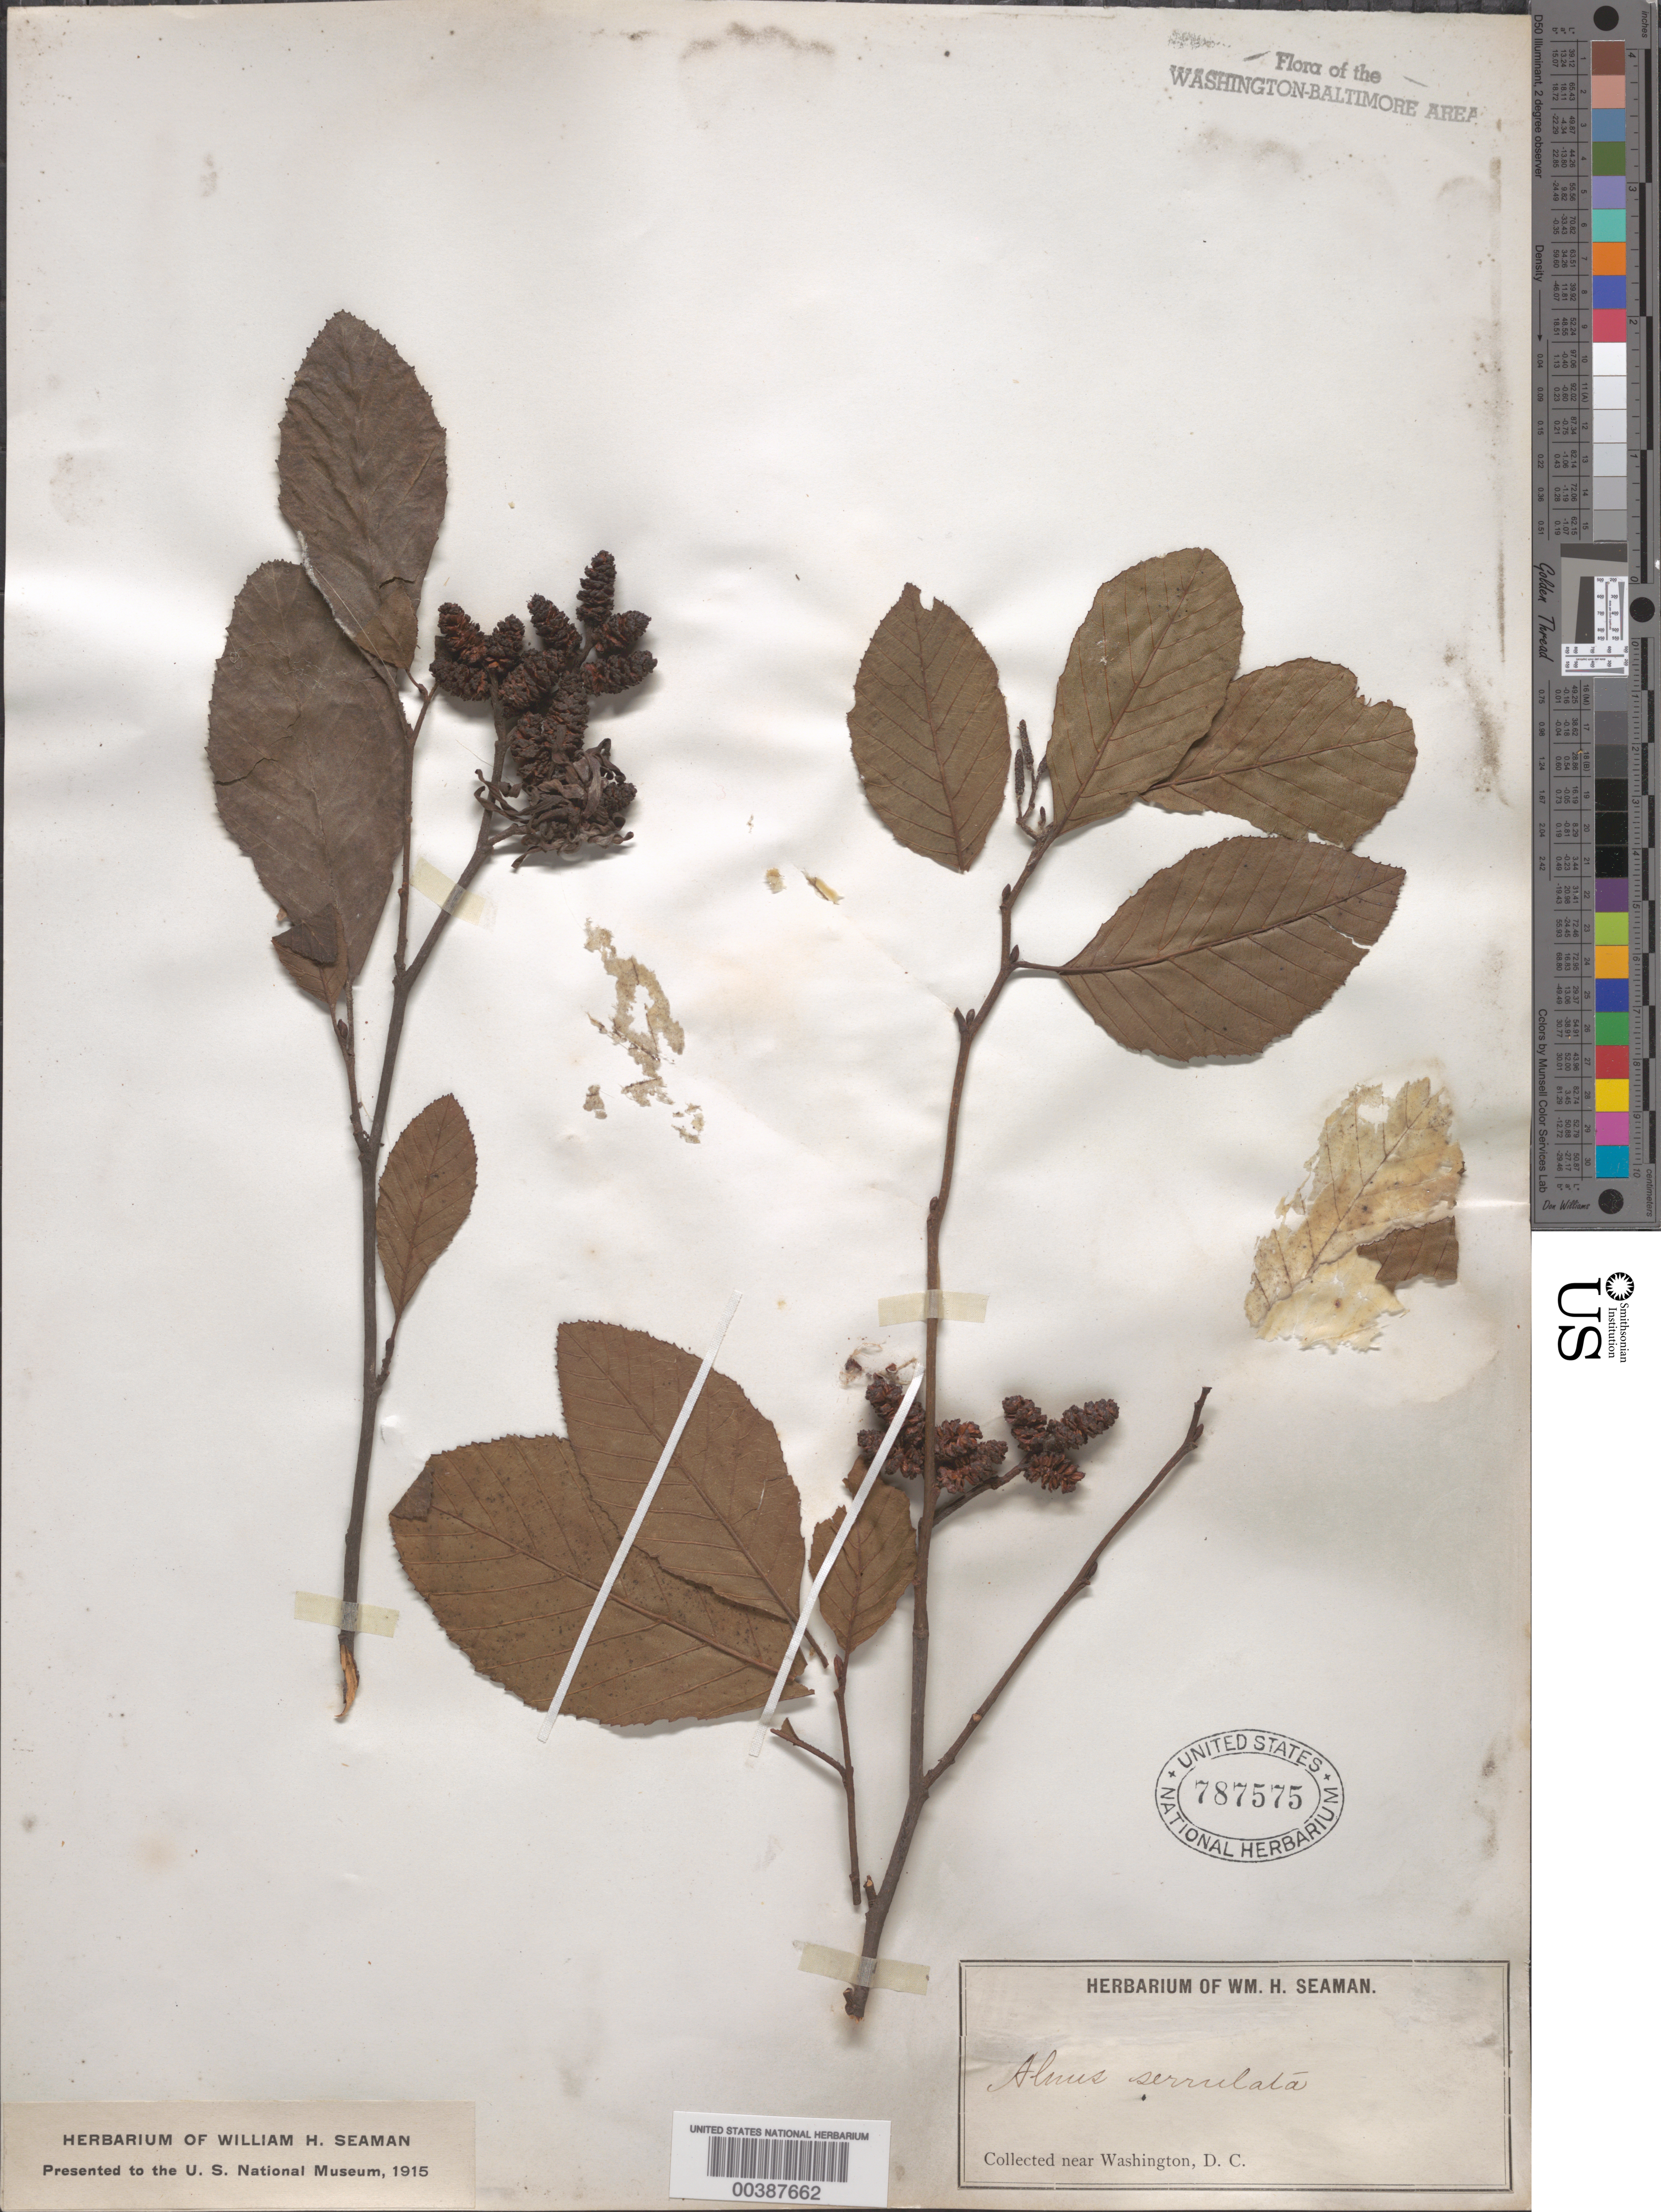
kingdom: Plantae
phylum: Tracheophyta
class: Magnoliopsida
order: Fagales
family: Betulaceae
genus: Alnus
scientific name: Alnus serrulata var. vulgaris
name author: Fernald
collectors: W. Seaman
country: United States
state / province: District of Columbia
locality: Washington DC Area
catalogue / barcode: US 787575